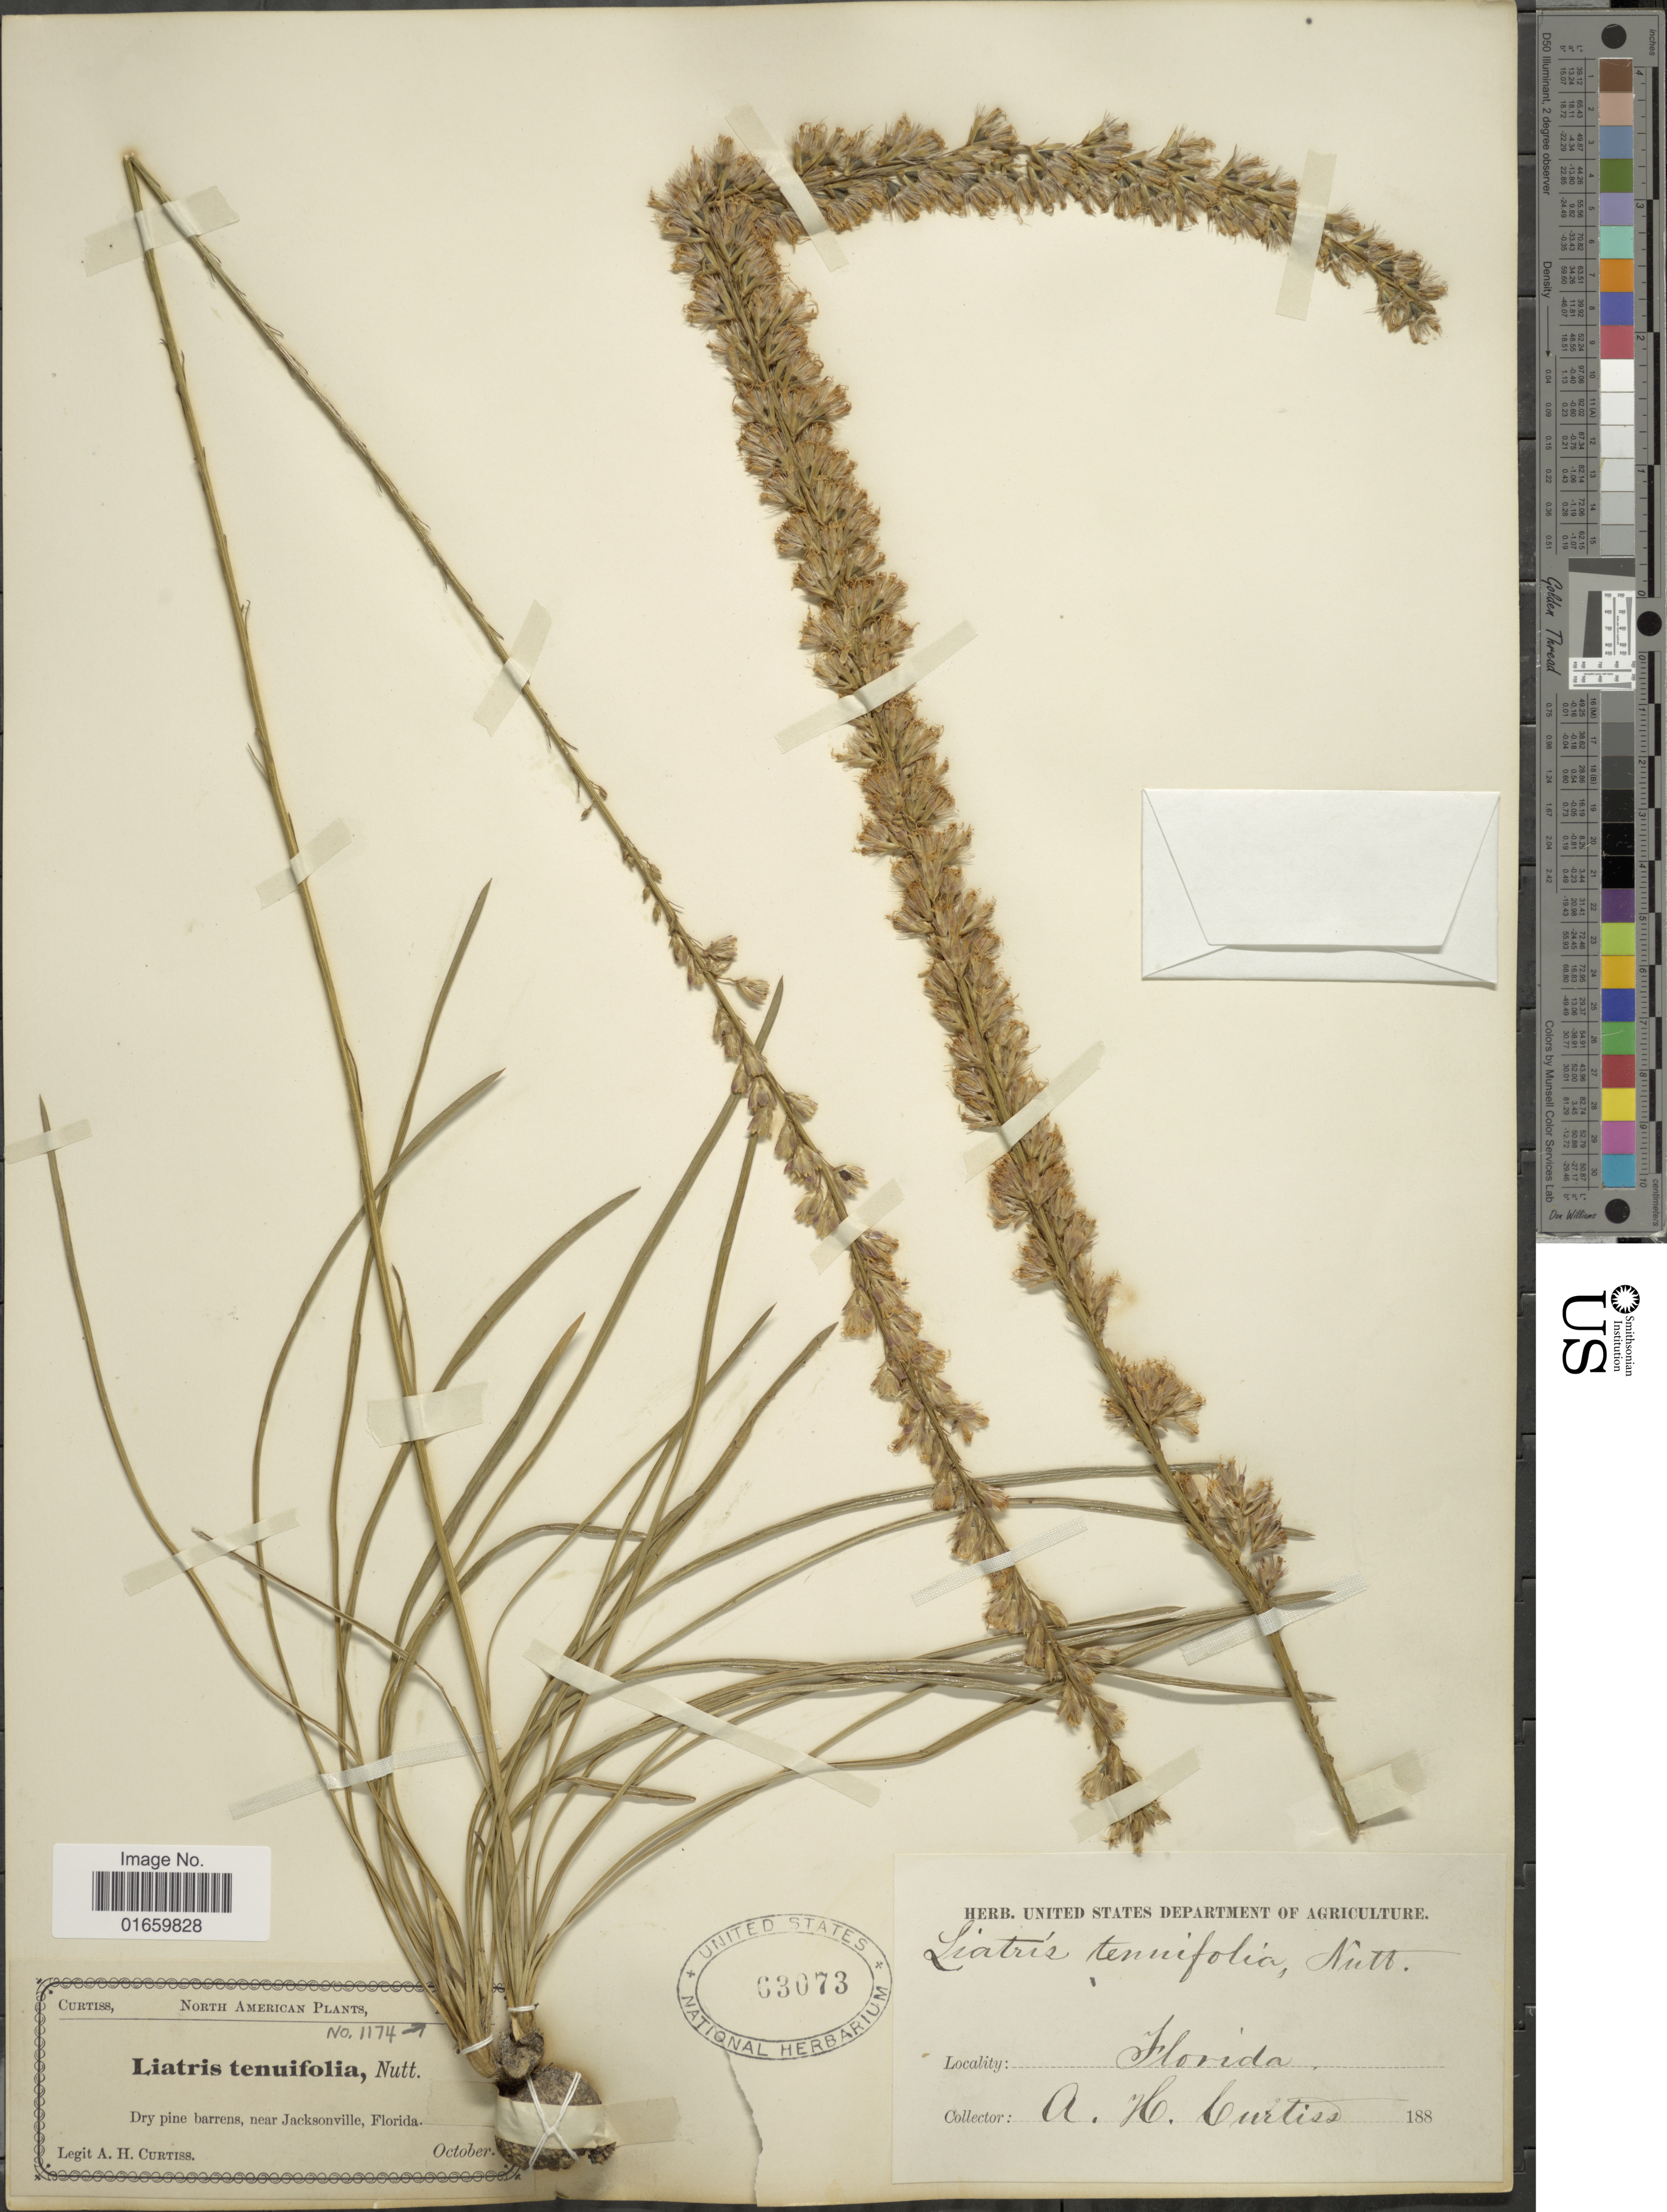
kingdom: Plantae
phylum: Tracheophyta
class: Magnoliopsida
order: Asterales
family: Asteraceae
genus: Liatris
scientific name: Liatris tenuifolia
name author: Nutt.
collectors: A. H. Curtiss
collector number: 1174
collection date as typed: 188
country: United States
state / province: Florida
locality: Dry Pine barrens, near Jacksonville, Florida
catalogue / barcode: US 63073